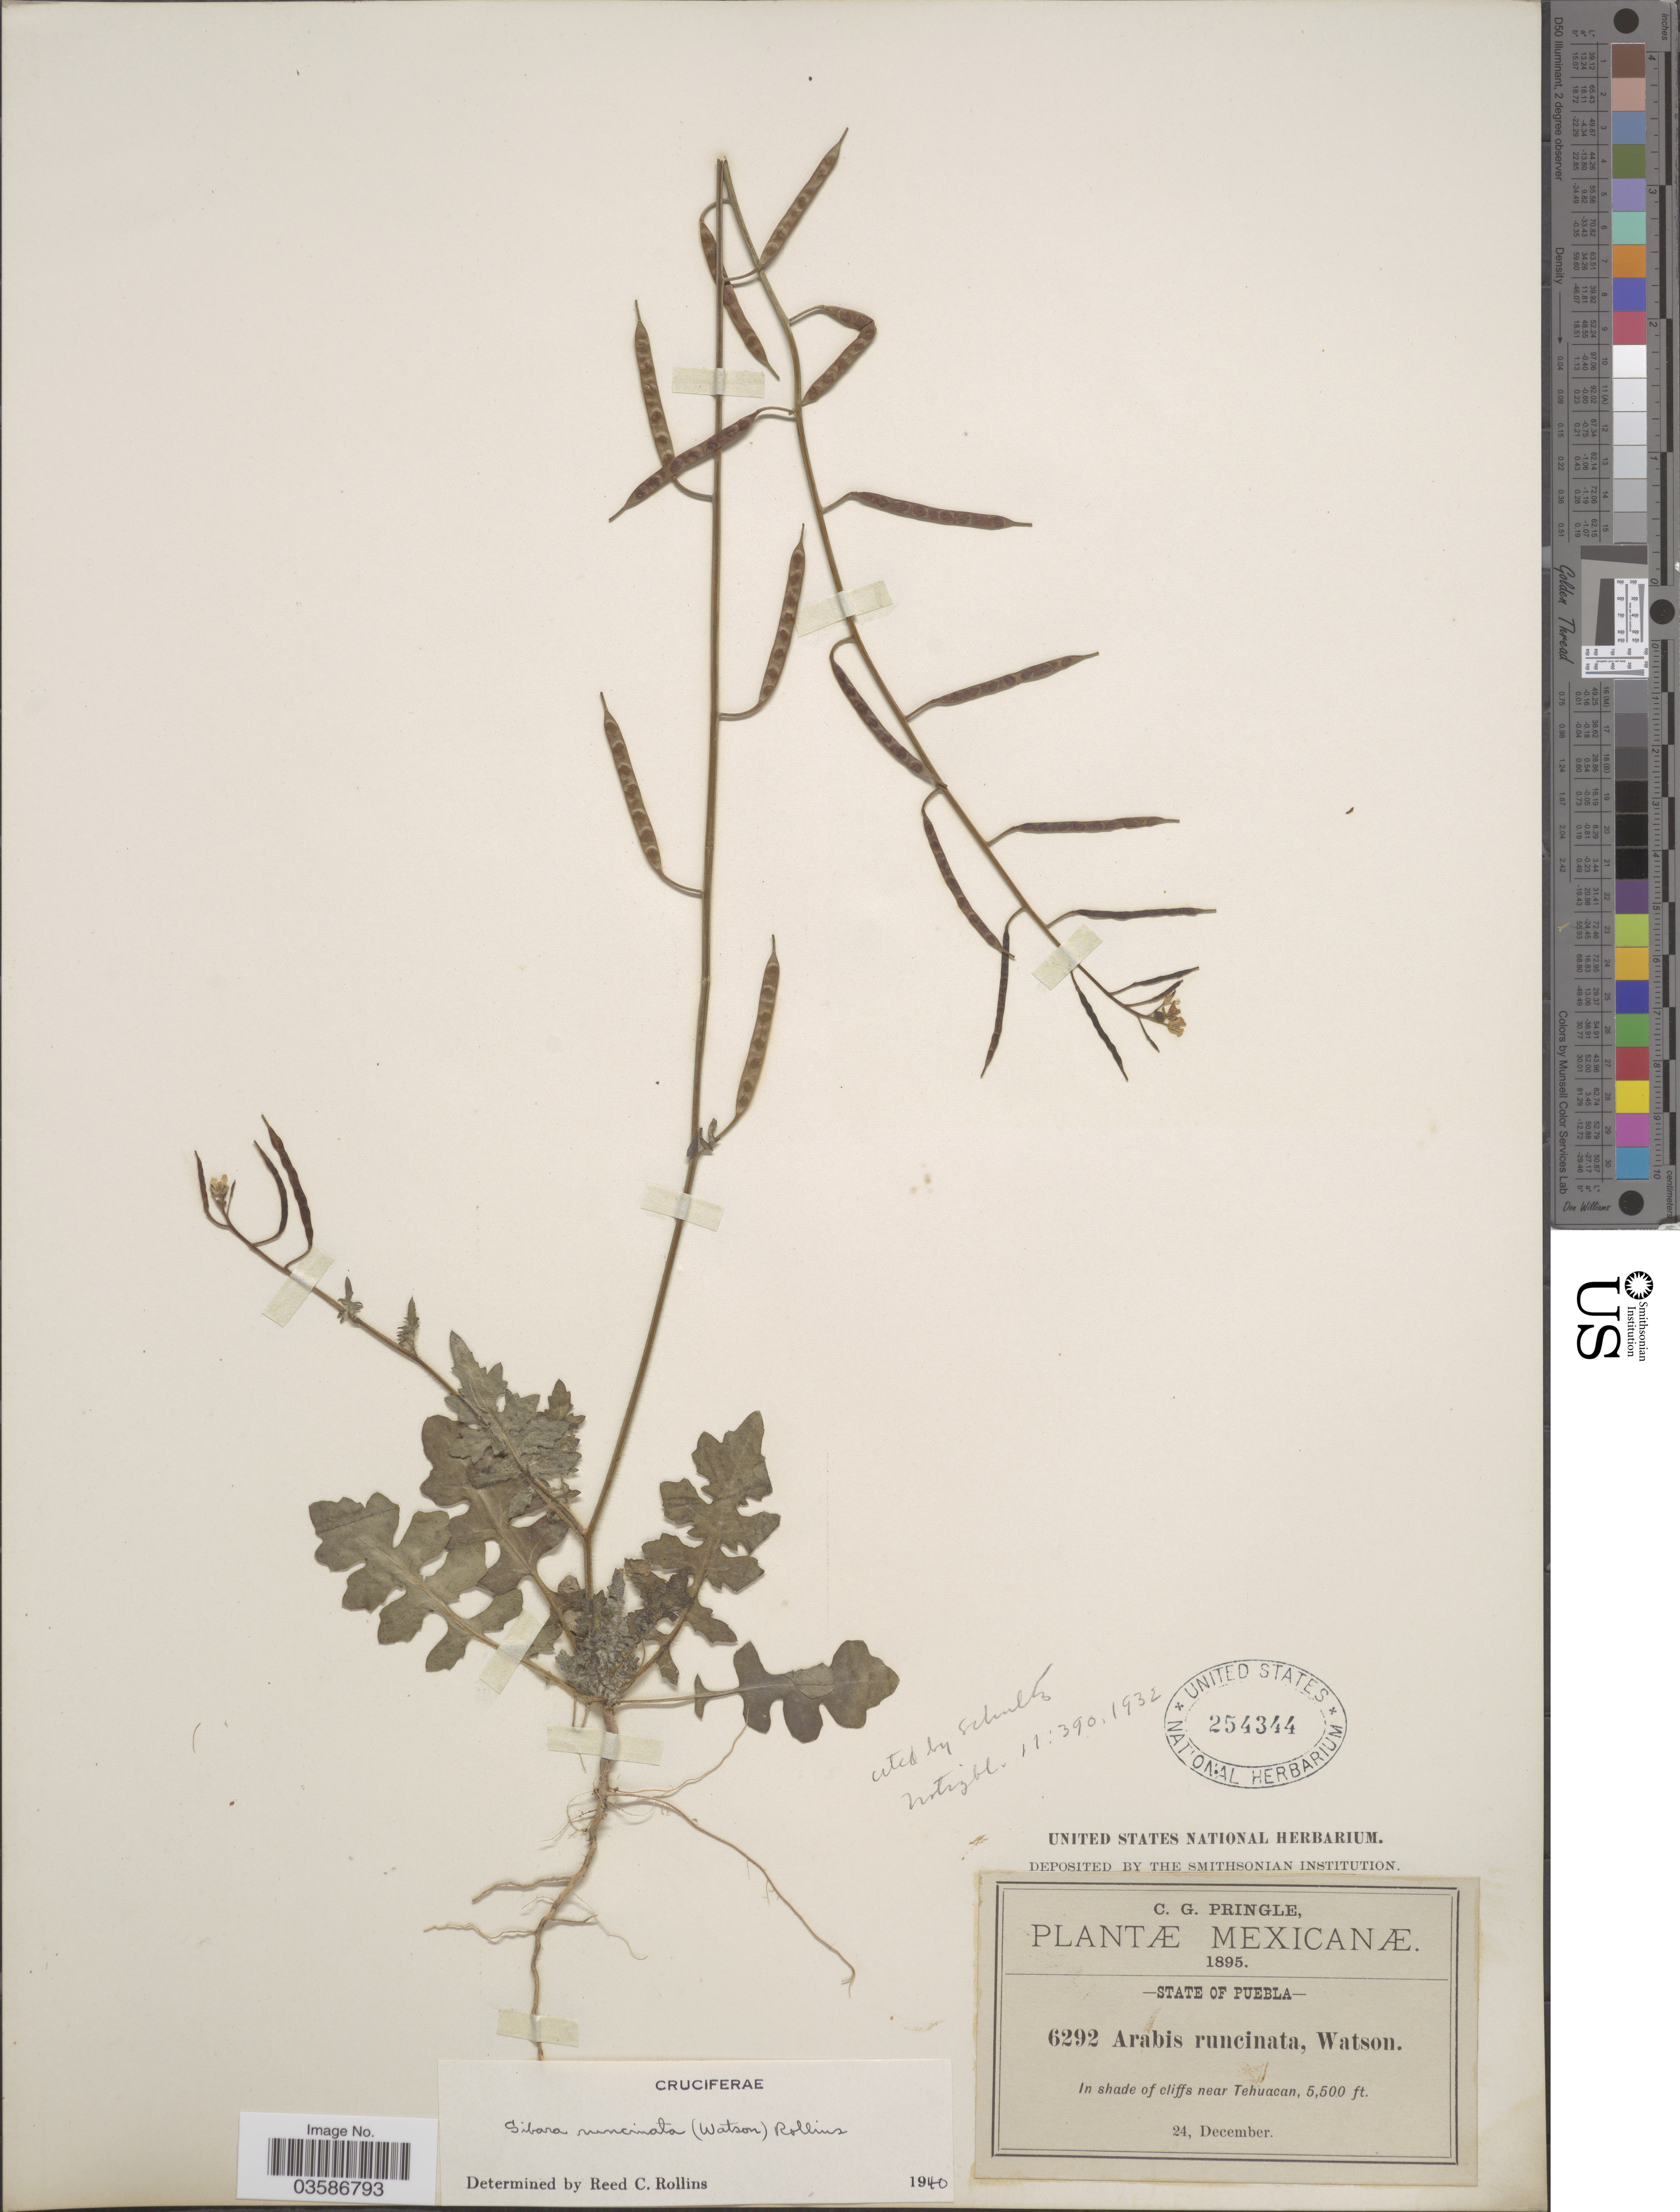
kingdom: Plantae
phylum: Tracheophyta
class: Magnoliopsida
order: Brassicales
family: Brassicaceae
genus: Dryopetalon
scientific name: Dryopetalon viereckii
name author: (O.E. Schulz) Al-Shehbaz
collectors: C. G. Pringle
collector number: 6292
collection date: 1895-12-24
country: Mexico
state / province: Puebla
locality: Mexicanœ. In shade of cliffs near Tehuacan.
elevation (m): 1676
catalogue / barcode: US 254344